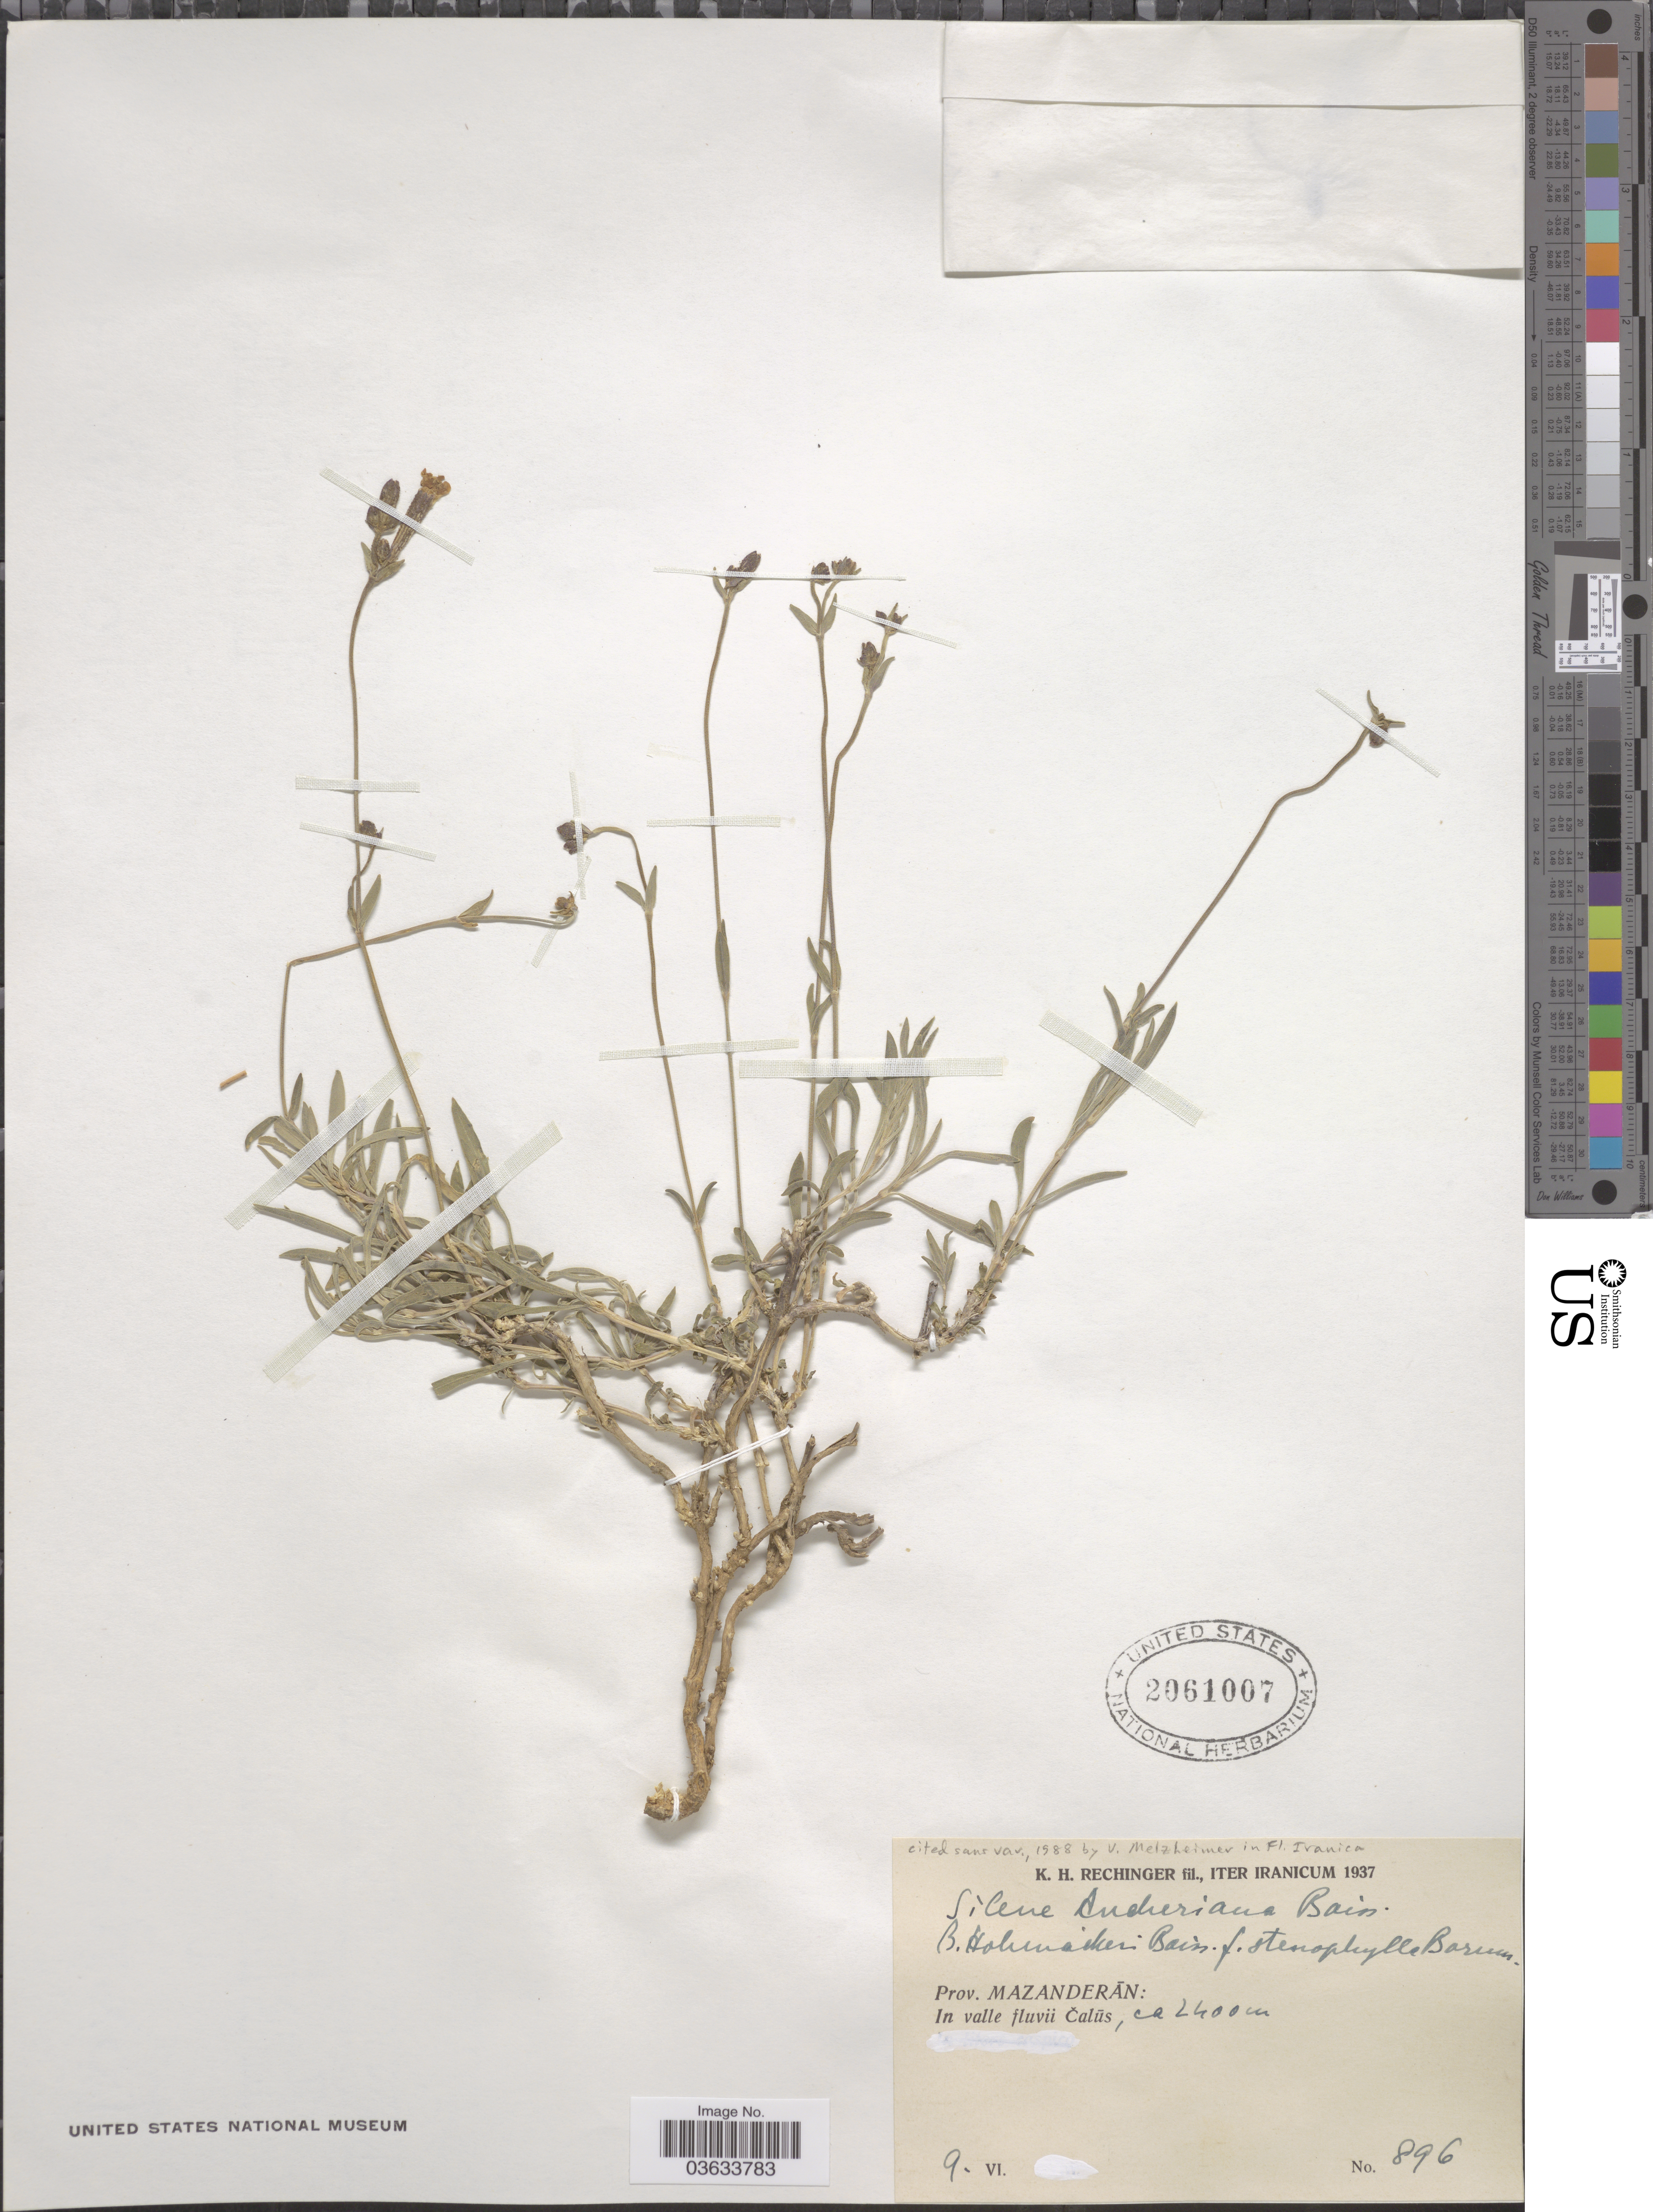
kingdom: Plantae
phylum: Tracheophyta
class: Magnoliopsida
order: Caryophyllales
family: Caryophyllaceae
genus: Silene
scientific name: Silene aucheriana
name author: Boiss.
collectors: K. H. Rechinger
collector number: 896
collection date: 1937-06-09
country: Iran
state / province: Mazandaran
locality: Prov. Mazanderān. In valle fluvii Čalūs.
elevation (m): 2400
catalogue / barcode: US 2061007